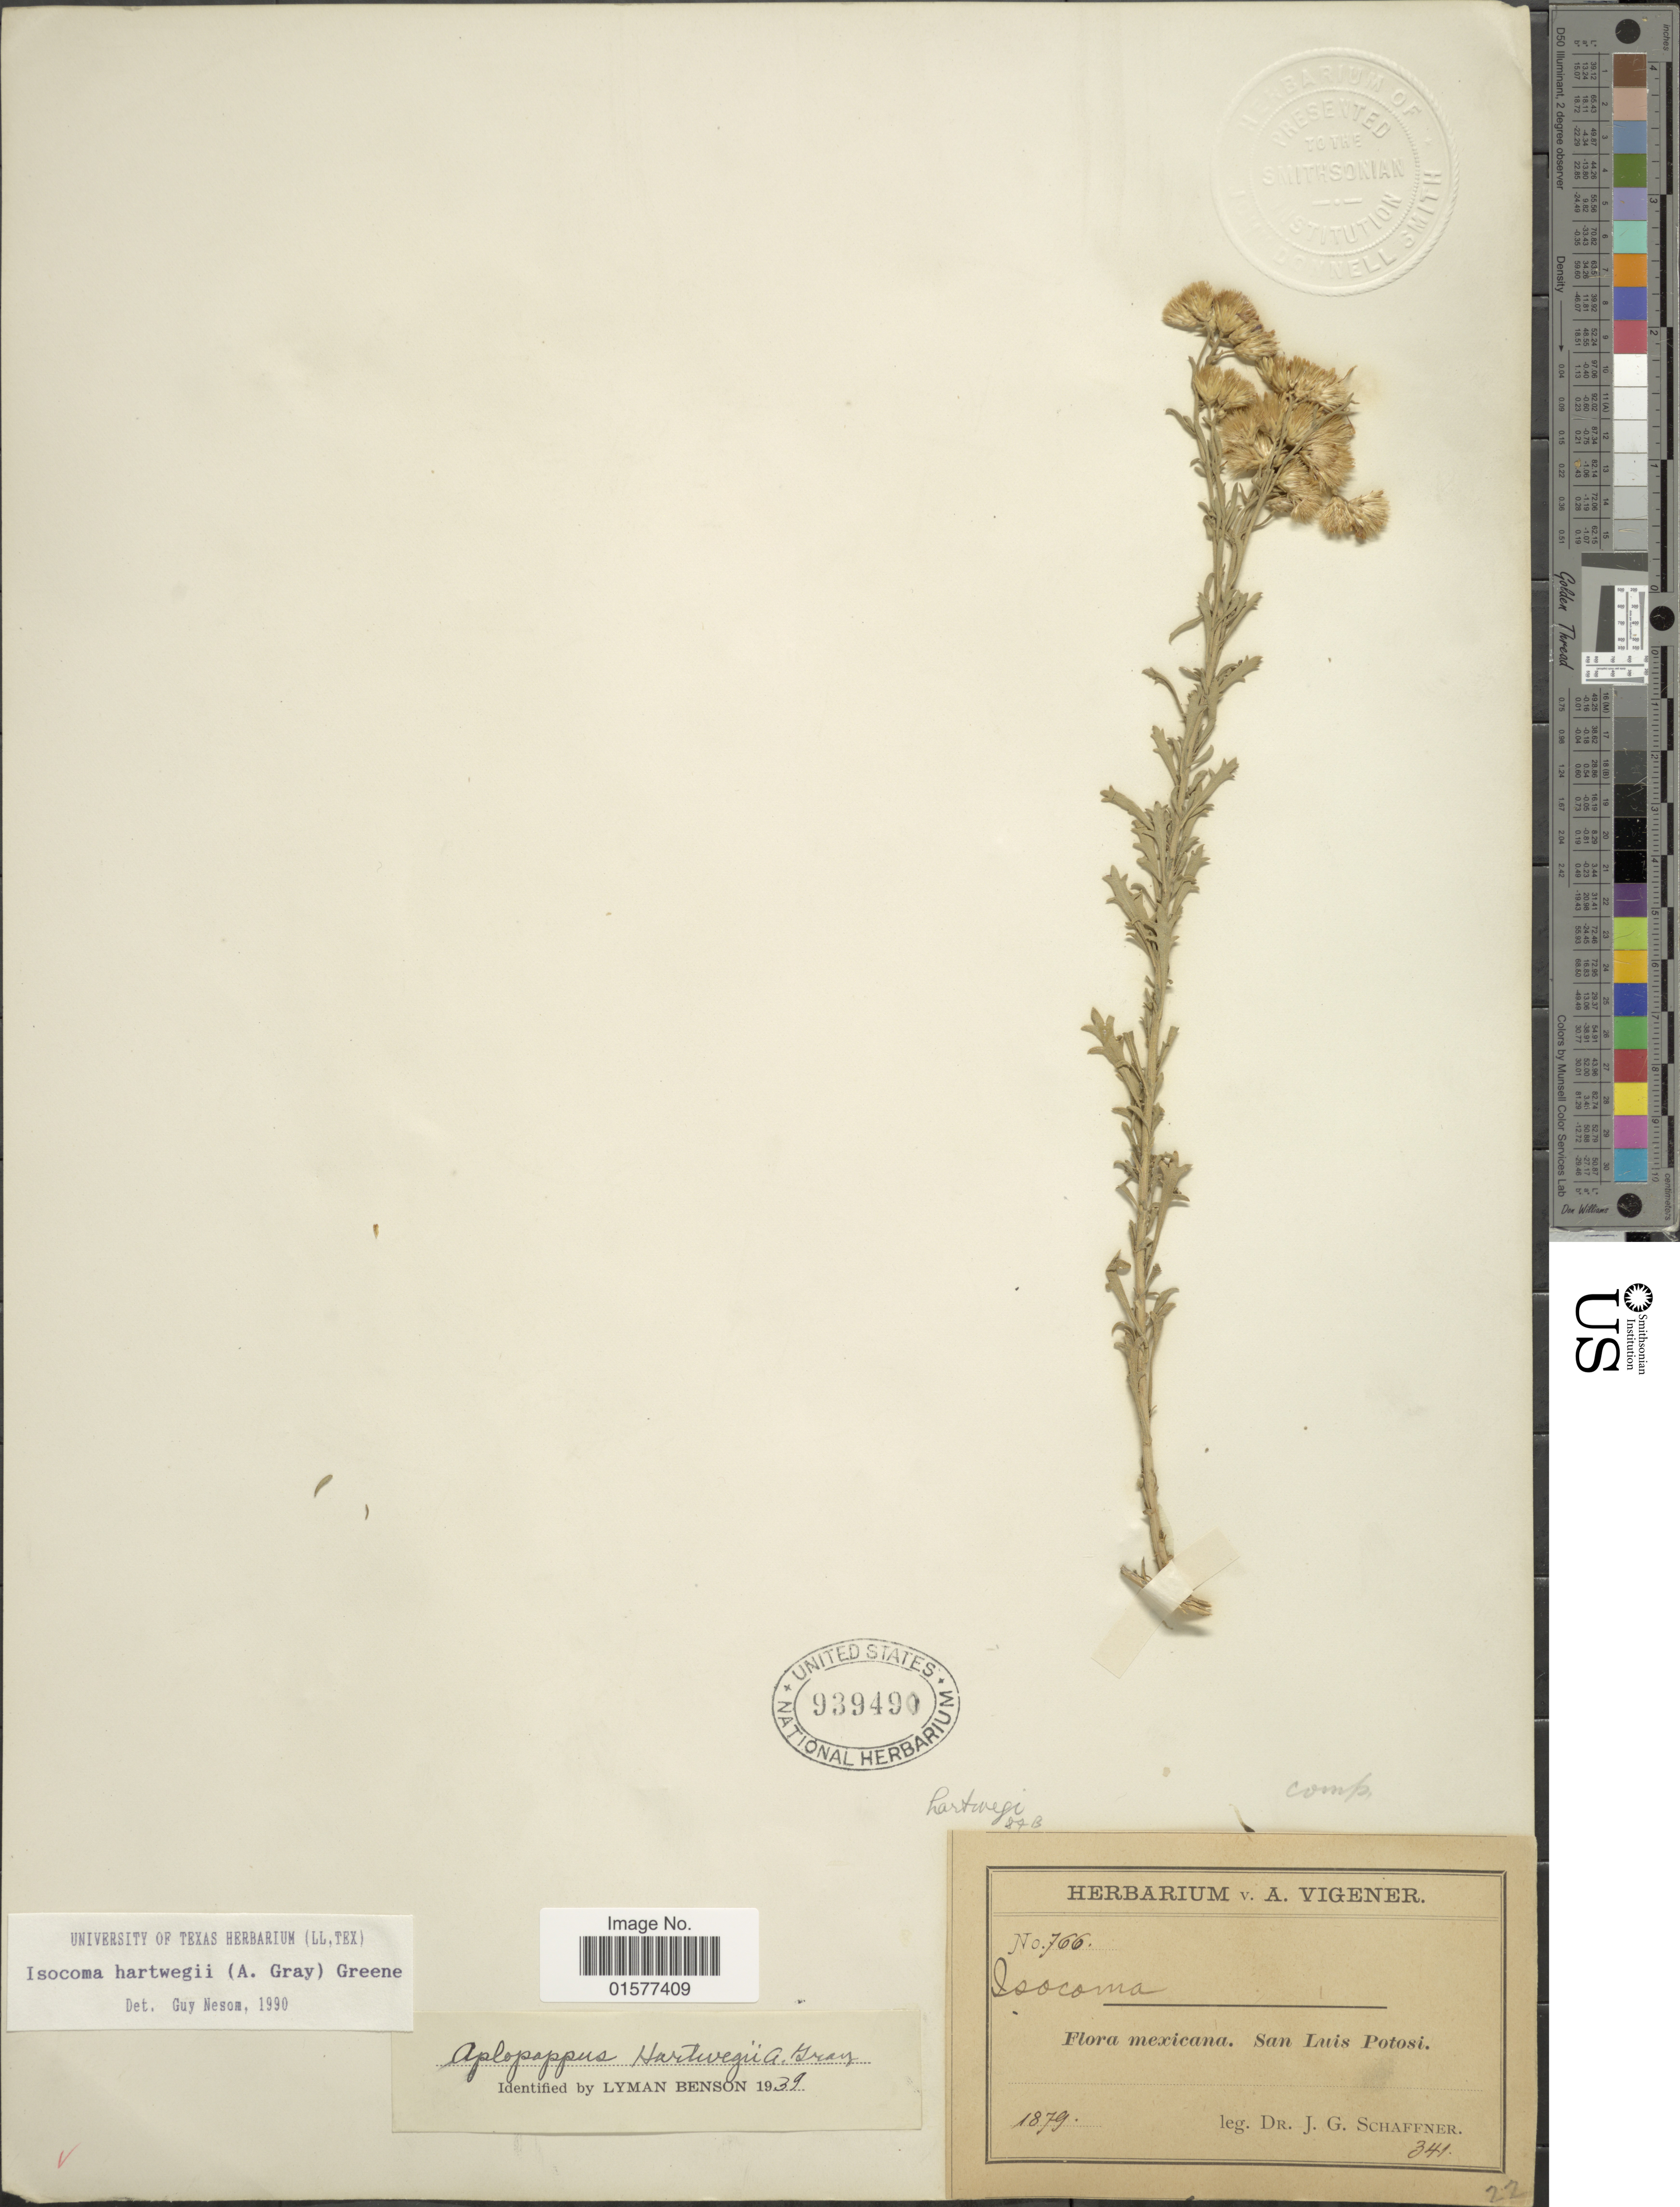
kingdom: Plantae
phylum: Tracheophyta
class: Magnoliopsida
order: Asterales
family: Asteraceae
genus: Isocoma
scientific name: Isocoma hartwegii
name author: (A. Gray) Greene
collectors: J. G. Schaffner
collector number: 766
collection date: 1879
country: Mexico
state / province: San Luis Potosí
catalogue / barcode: US 939490